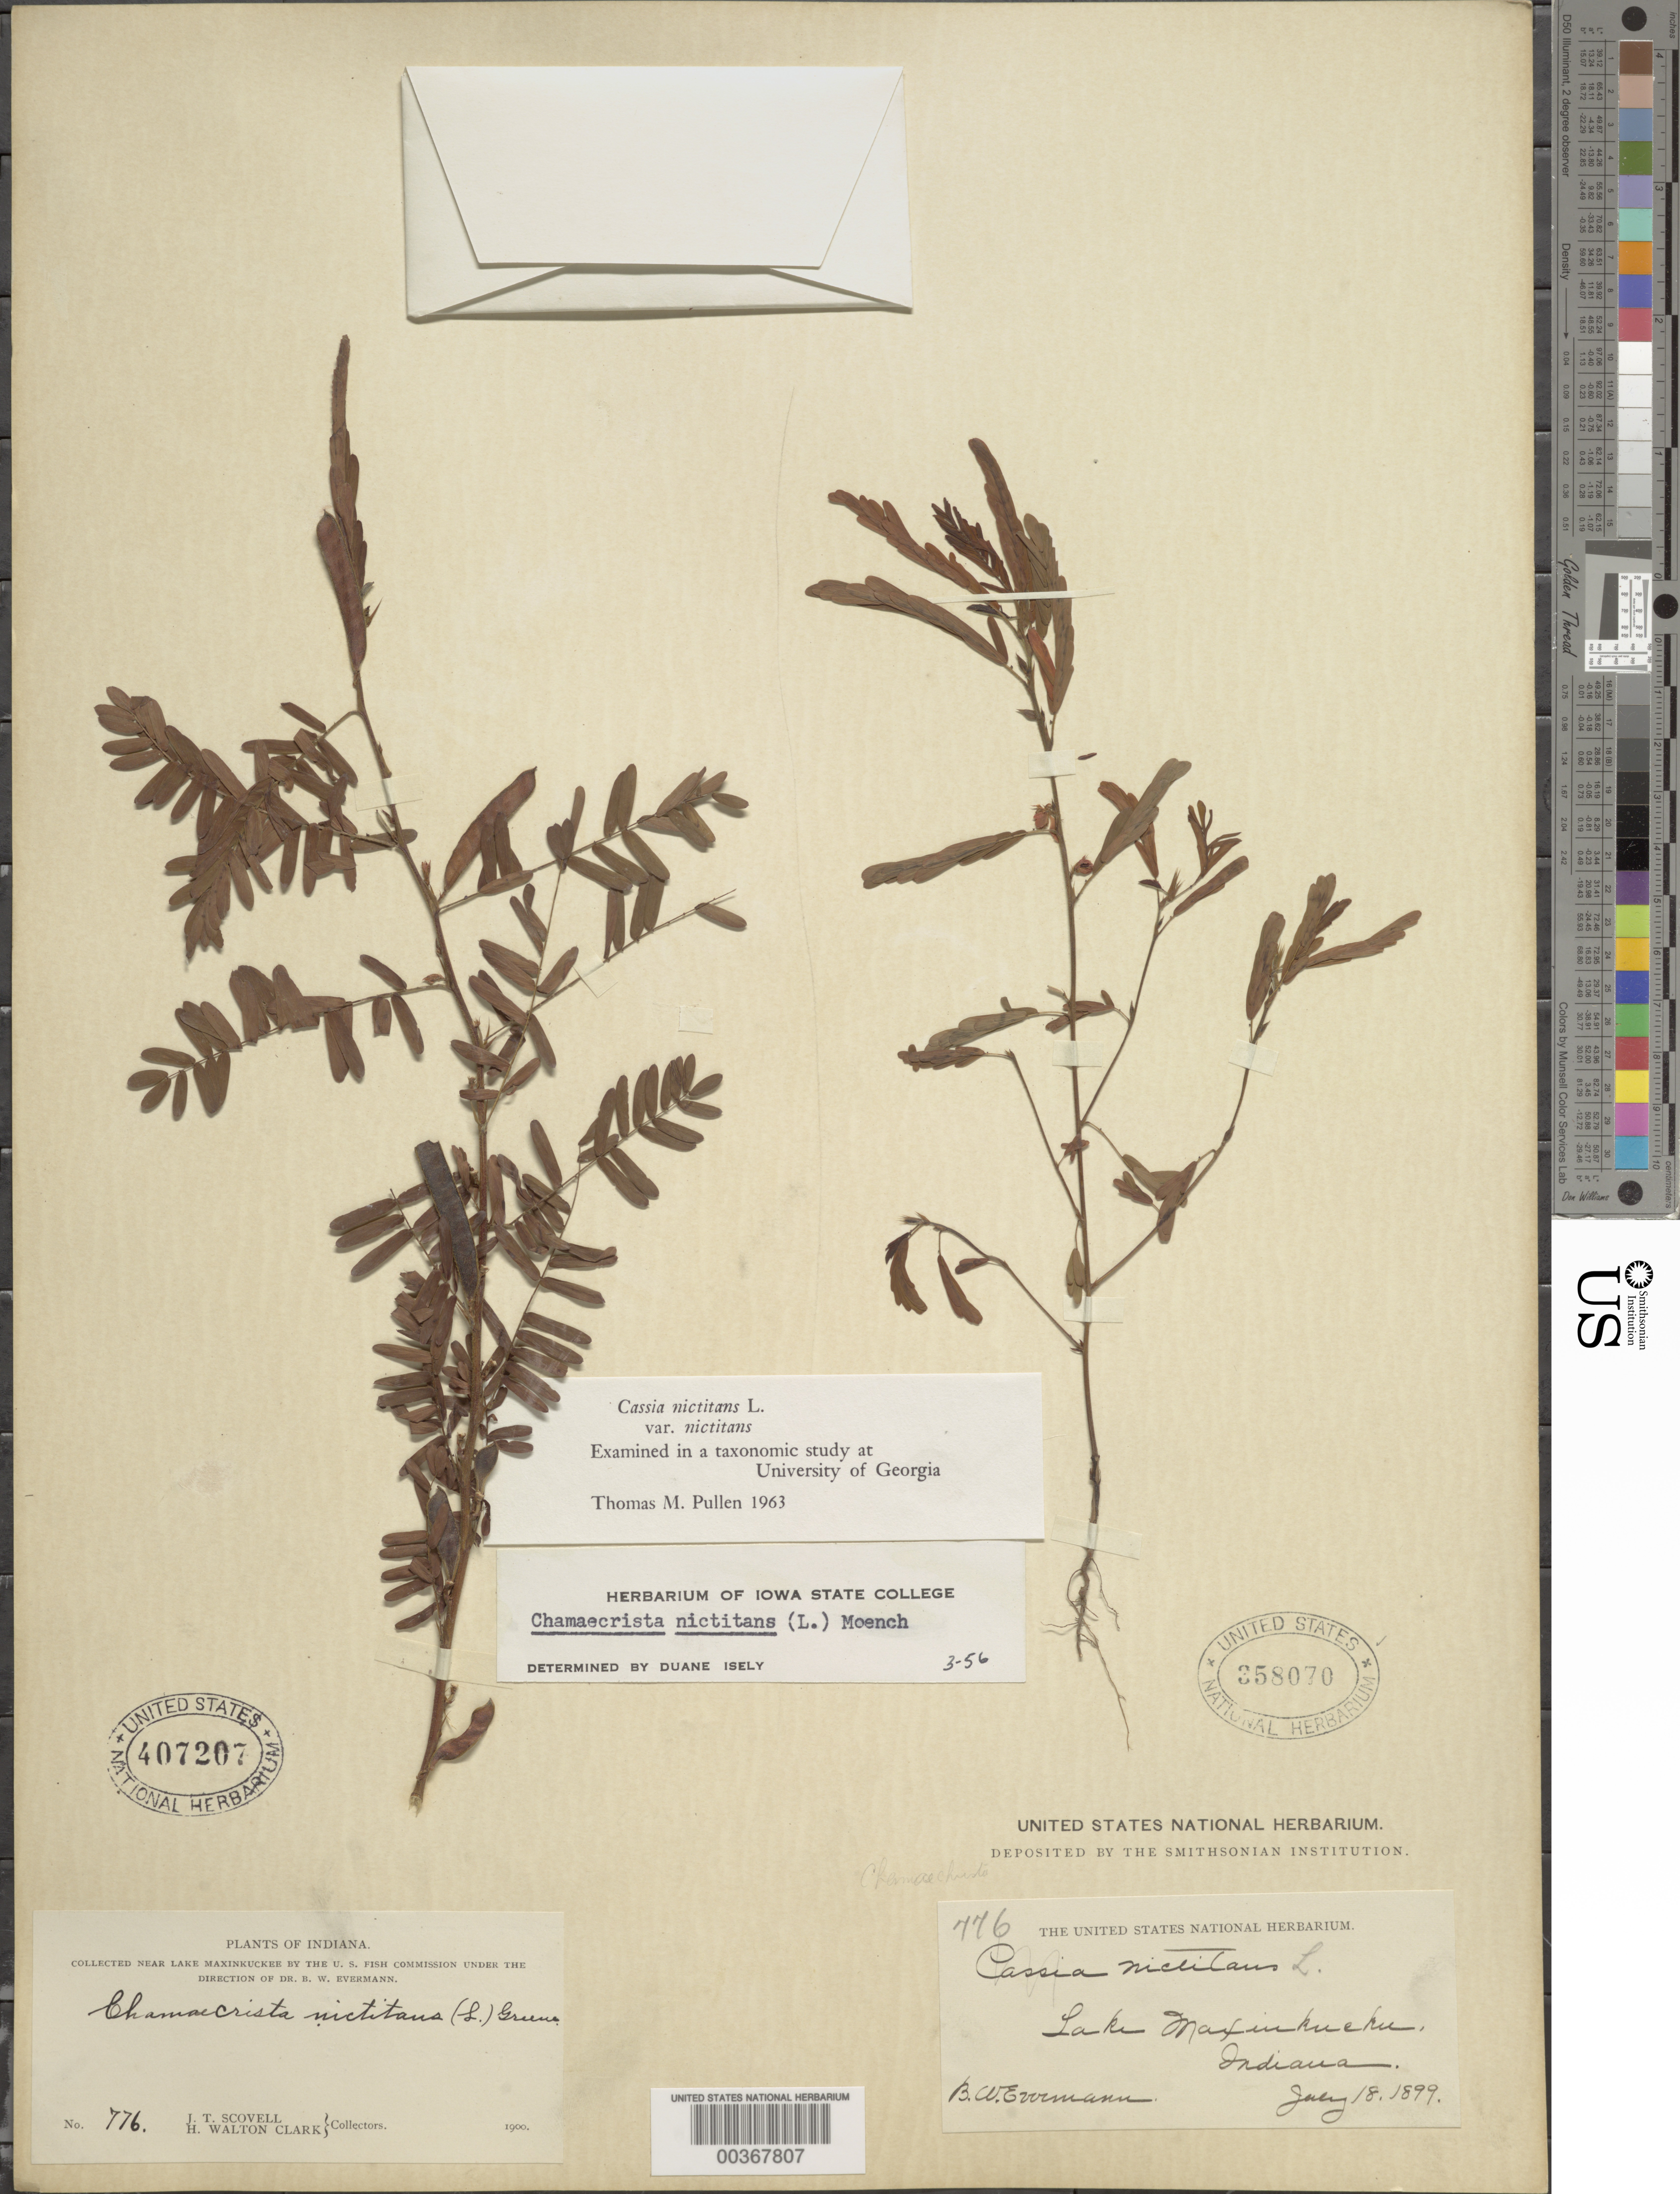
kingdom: Plantae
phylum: Tracheophyta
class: Magnoliopsida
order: Fabales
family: Fabaceae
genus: Chamaecrista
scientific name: Chamaecrista nictitans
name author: (L.) Moench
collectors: B. W. Evermann, J. T. Scovell & H. W. Clark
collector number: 776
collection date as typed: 18 Jul 1899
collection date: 1899-07-18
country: United States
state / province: Indiana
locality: Near Lake Maxinkuckee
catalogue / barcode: US 358070